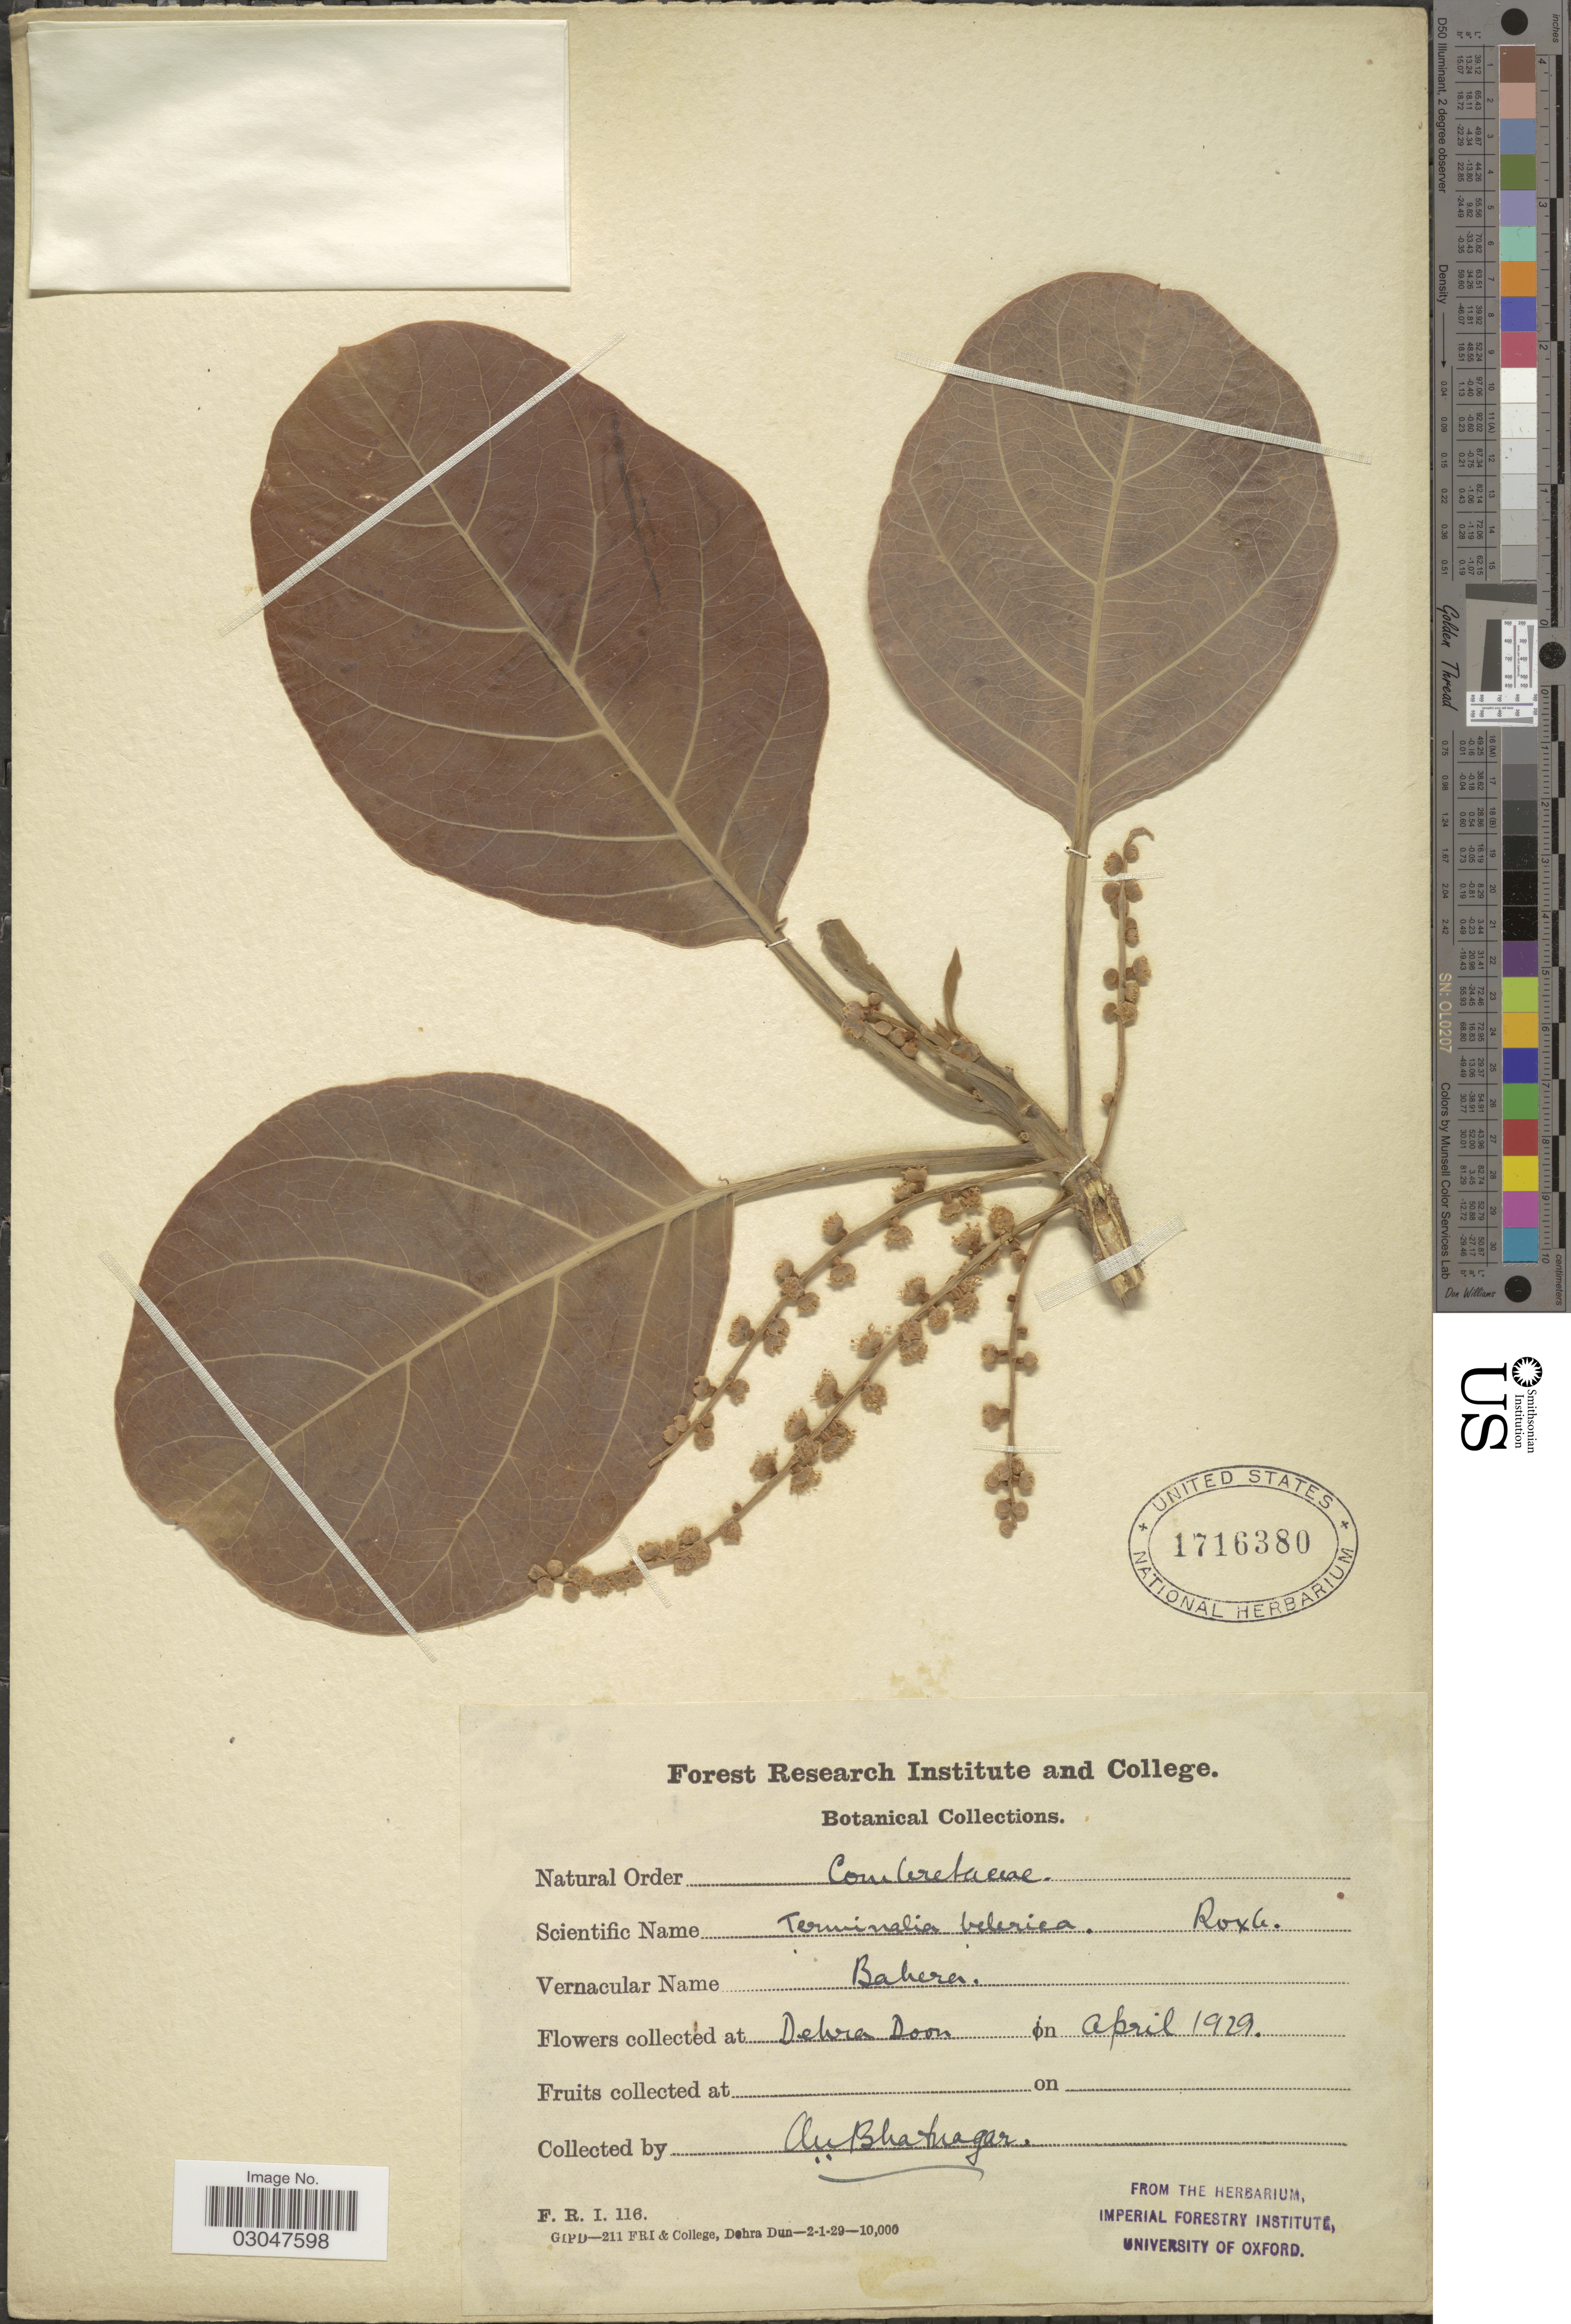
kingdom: Plantae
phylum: Tracheophyta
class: Magnoliopsida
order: Myrtales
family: Combretaceae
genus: Terminalia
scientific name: Terminalia bellirica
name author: (Gaertn.) Roxb.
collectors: Bhatnagar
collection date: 1929-04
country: India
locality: Dehra Doon.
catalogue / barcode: US 1716380